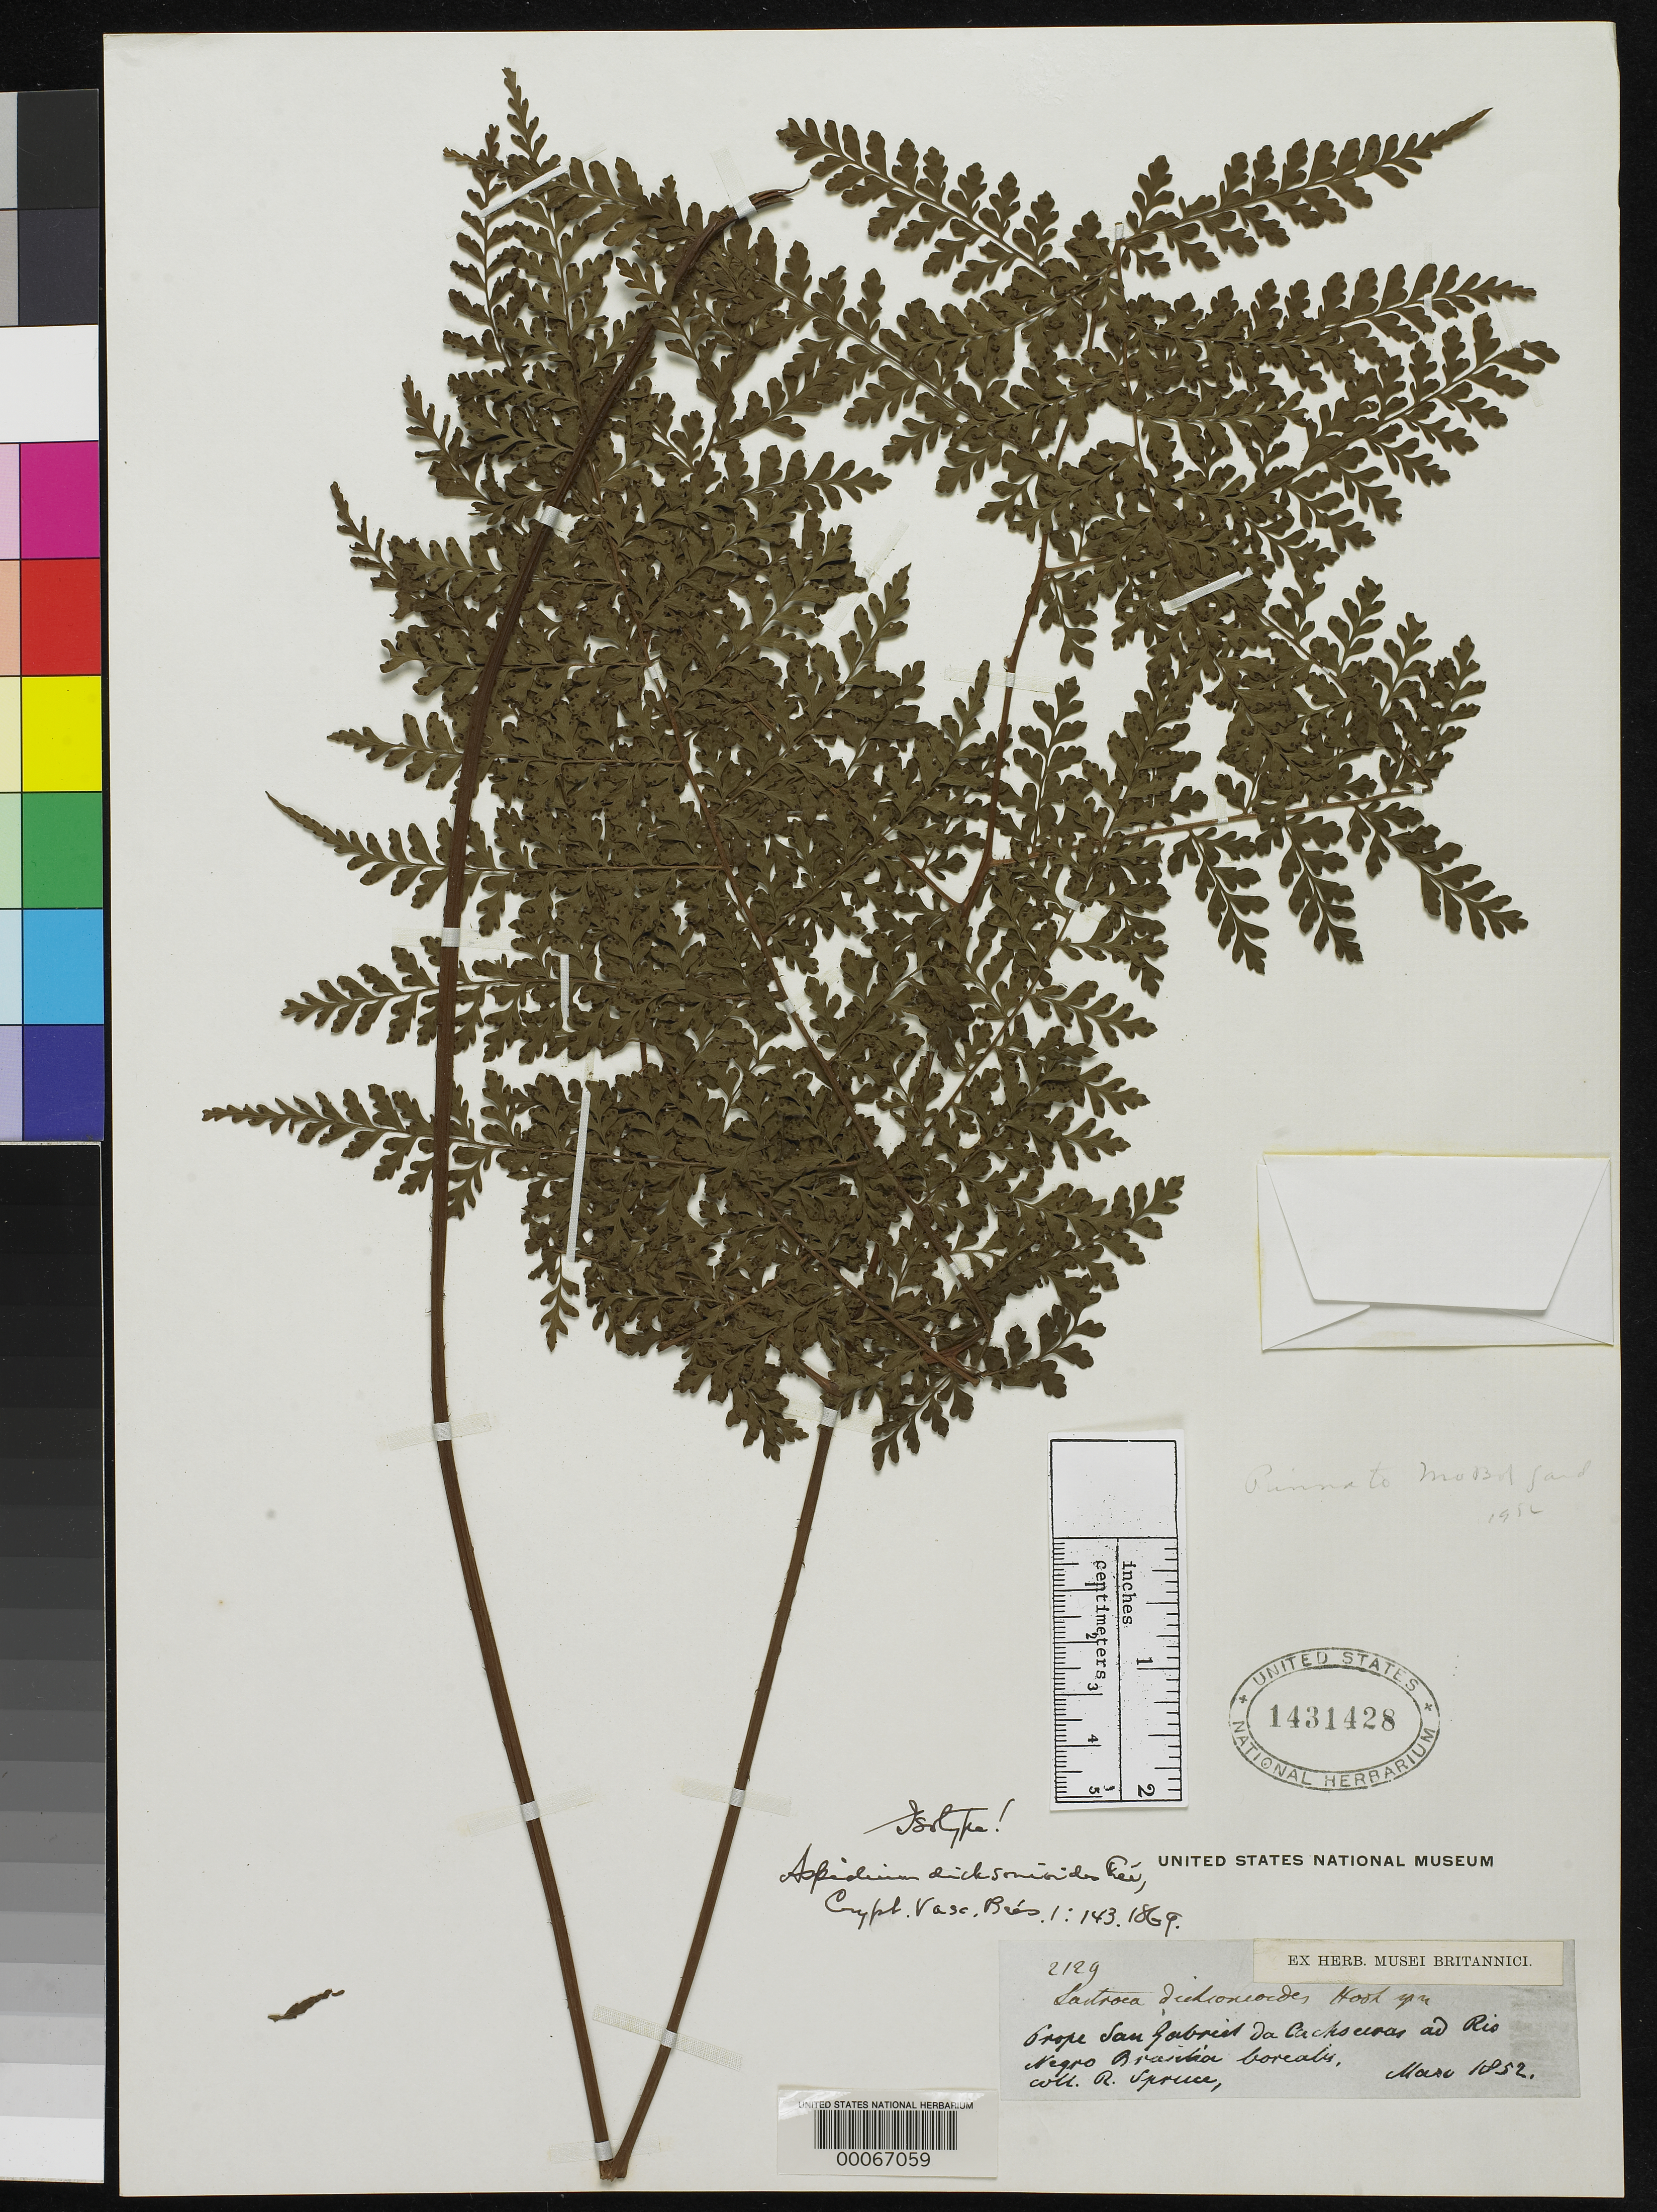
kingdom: Plantae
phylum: Tracheophyta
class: Polypodiopsida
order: Polypodiales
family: Tectariaceae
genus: Aspidium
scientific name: Aspidium dicksonioides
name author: Fée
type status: Isotype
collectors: R. Spruce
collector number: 2129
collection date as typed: Mar 1852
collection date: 1852-03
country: Brazil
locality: Prope San Gabriel da Cachoeira ad Rio Negro.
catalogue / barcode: US 1431428